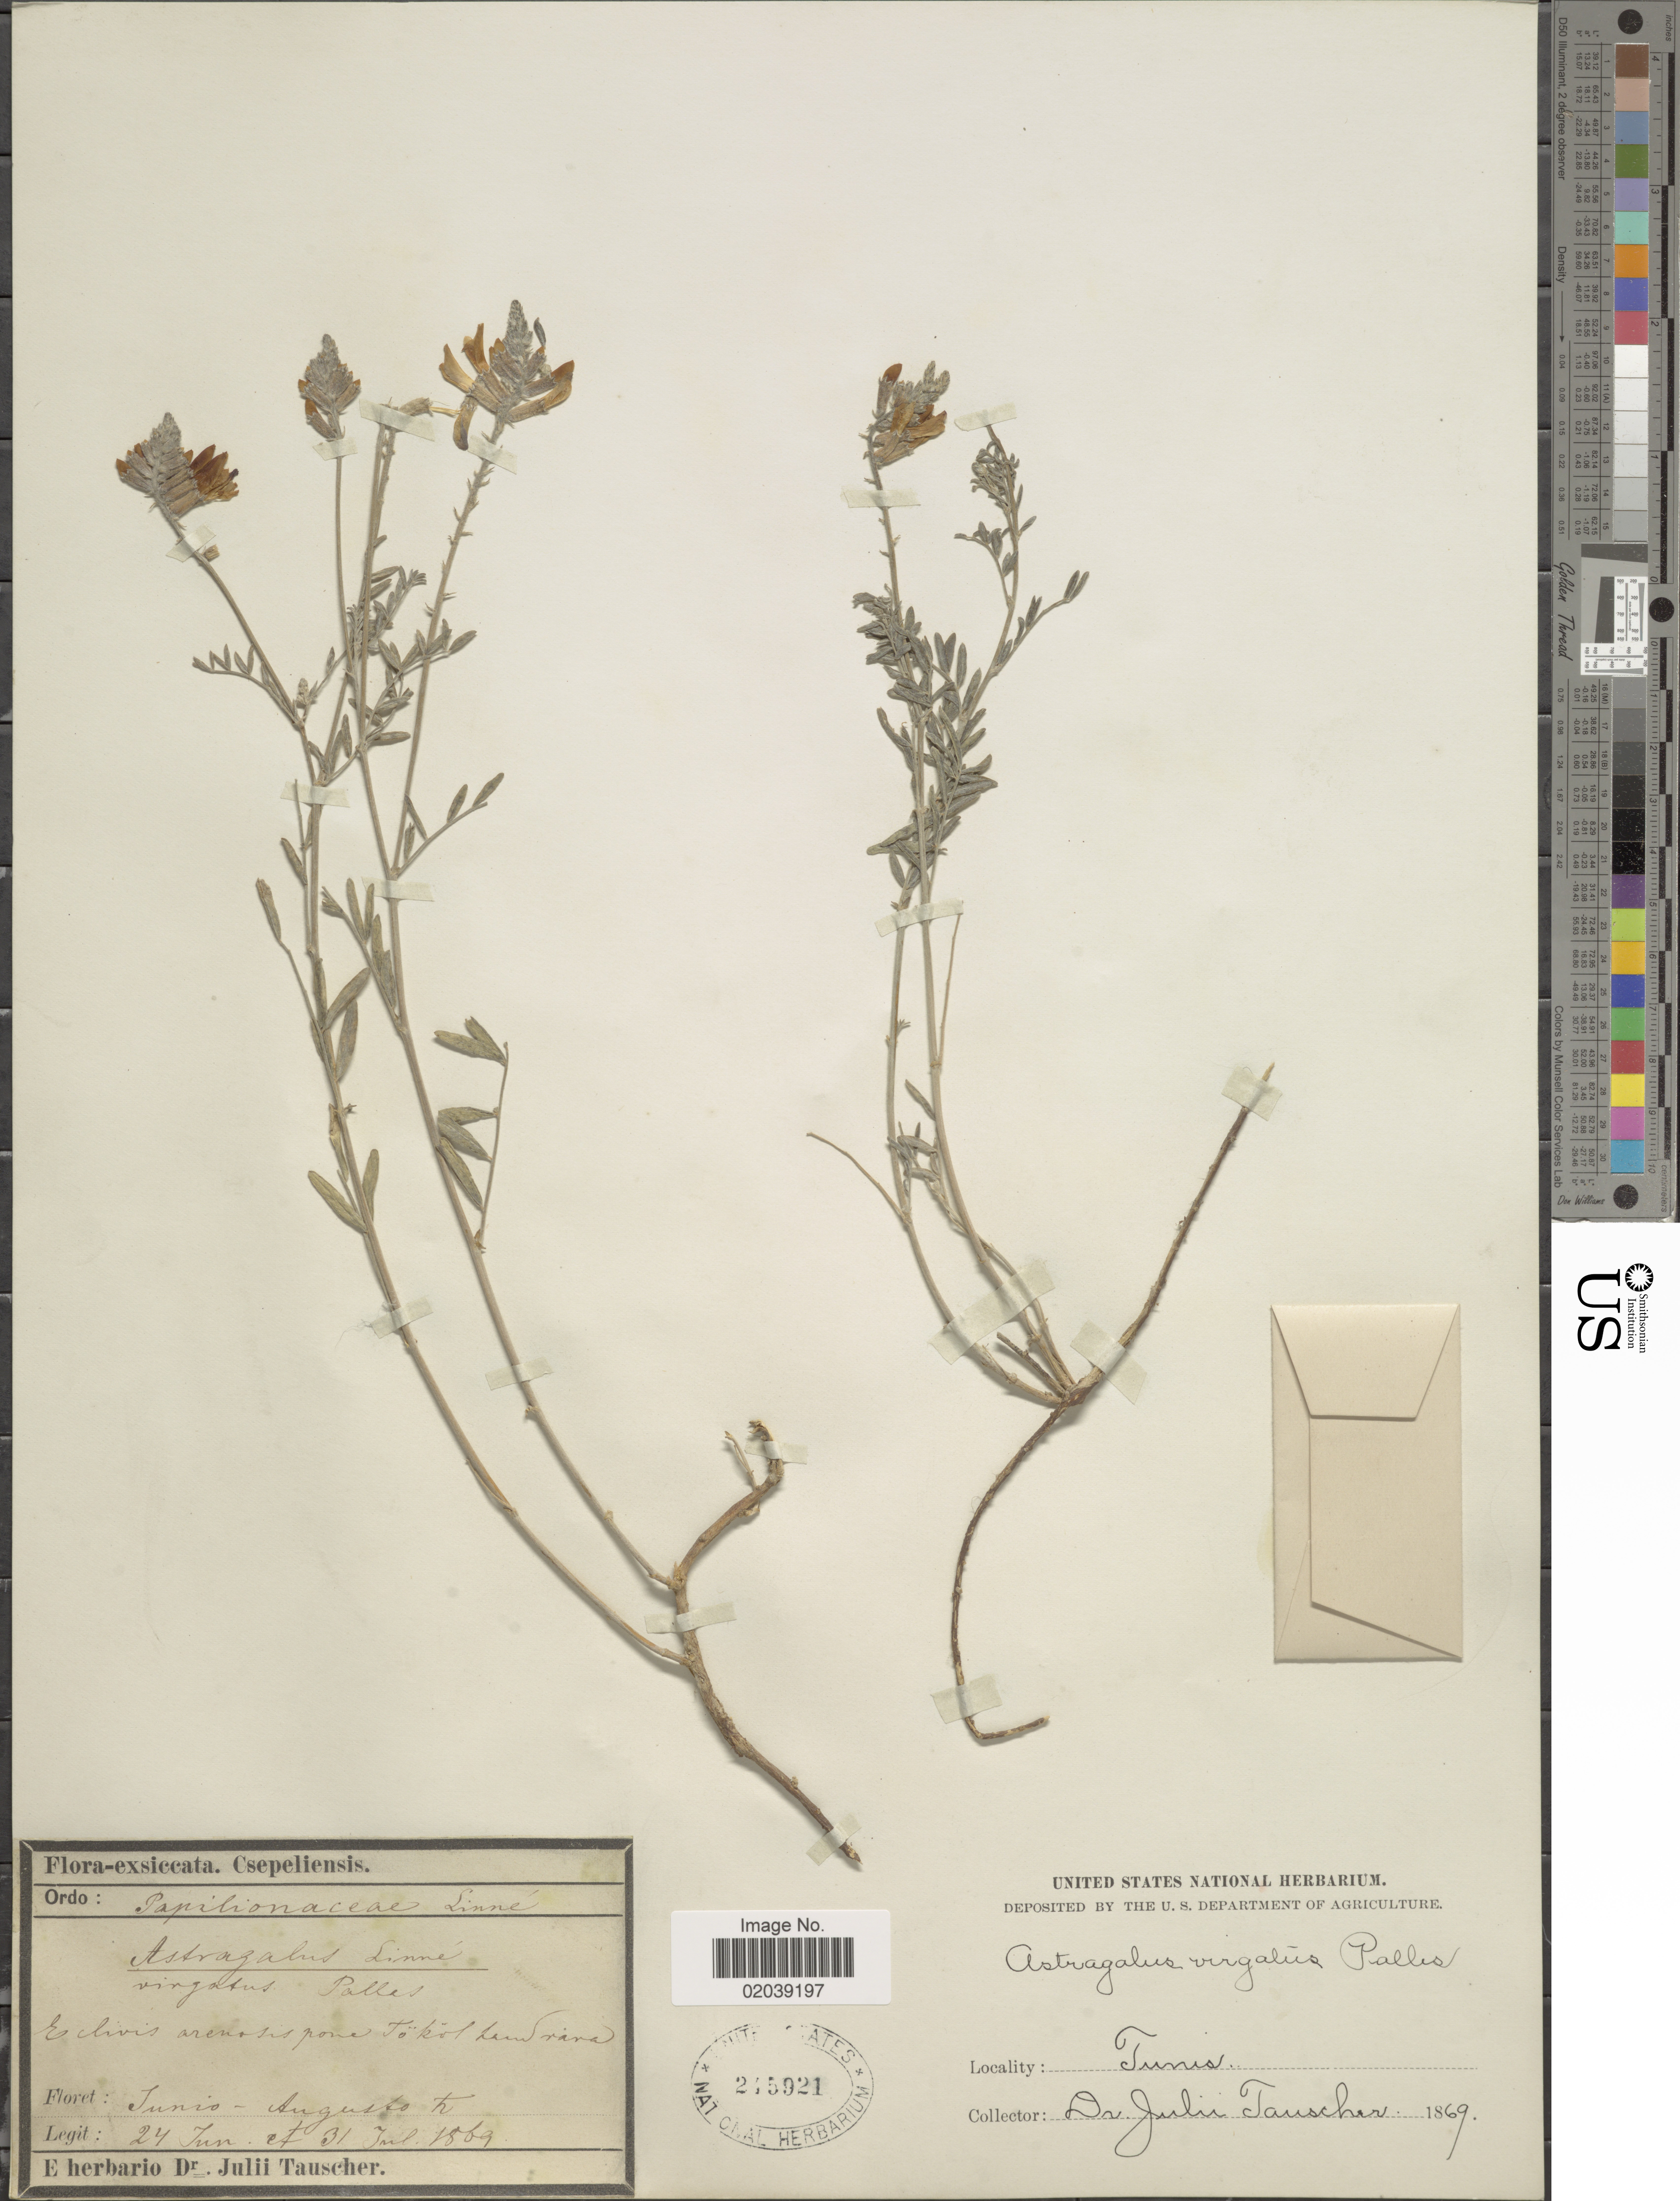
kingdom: Plantae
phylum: Tracheophyta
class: Magnoliopsida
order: Fabales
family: Fabaceae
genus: Astragalus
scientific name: Astragalus virgatus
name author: Pall.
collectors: J. Tauscher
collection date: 1869-06-24/1869-07-31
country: Tunisia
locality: Csepeliensis. Eclivis arenosis pone Tokol haud rara.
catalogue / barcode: US 245921